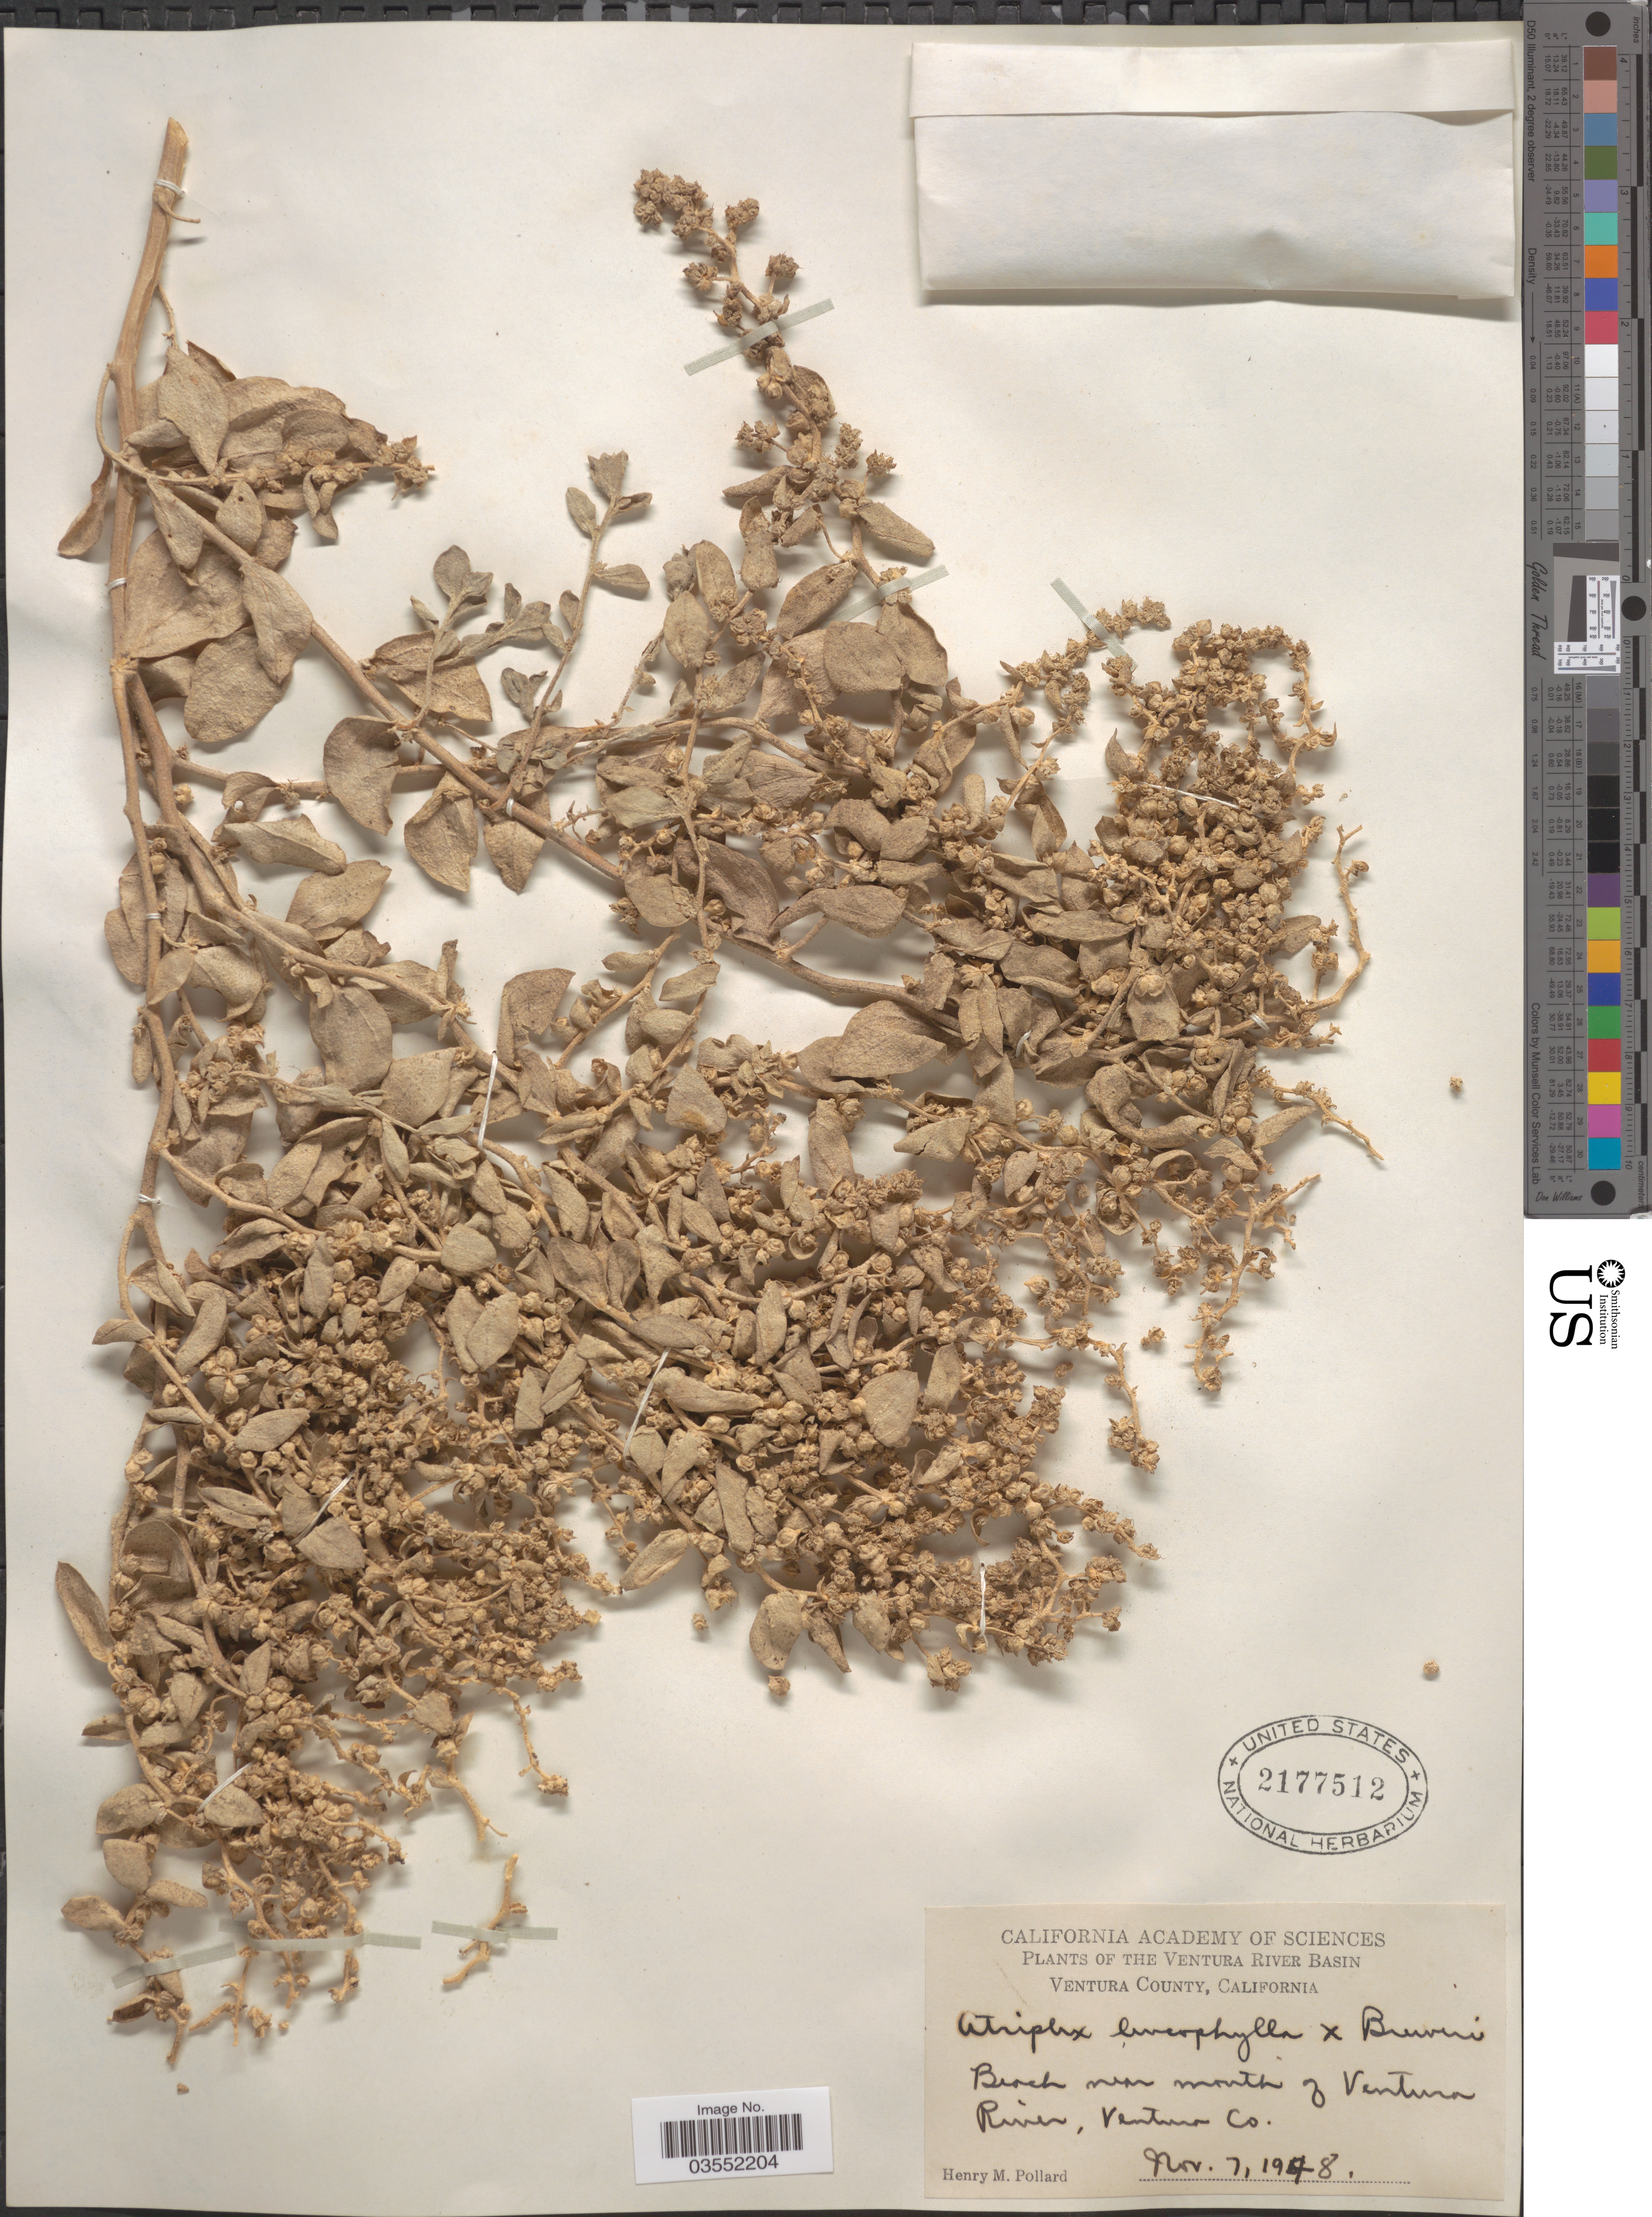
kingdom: Plantae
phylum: Tracheophyta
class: Magnoliopsida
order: Caryophyllales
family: Amaranthaceae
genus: Atriplex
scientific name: Atriplex leucophylla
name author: (Moq.) D. Dietr.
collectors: H. M. Pollard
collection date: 1948-11-07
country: United States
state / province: California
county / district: Ventura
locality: The Ventura River Basin. Ventura County. Beach near mouth of Ventura River, Ventura Co.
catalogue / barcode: US 2177512